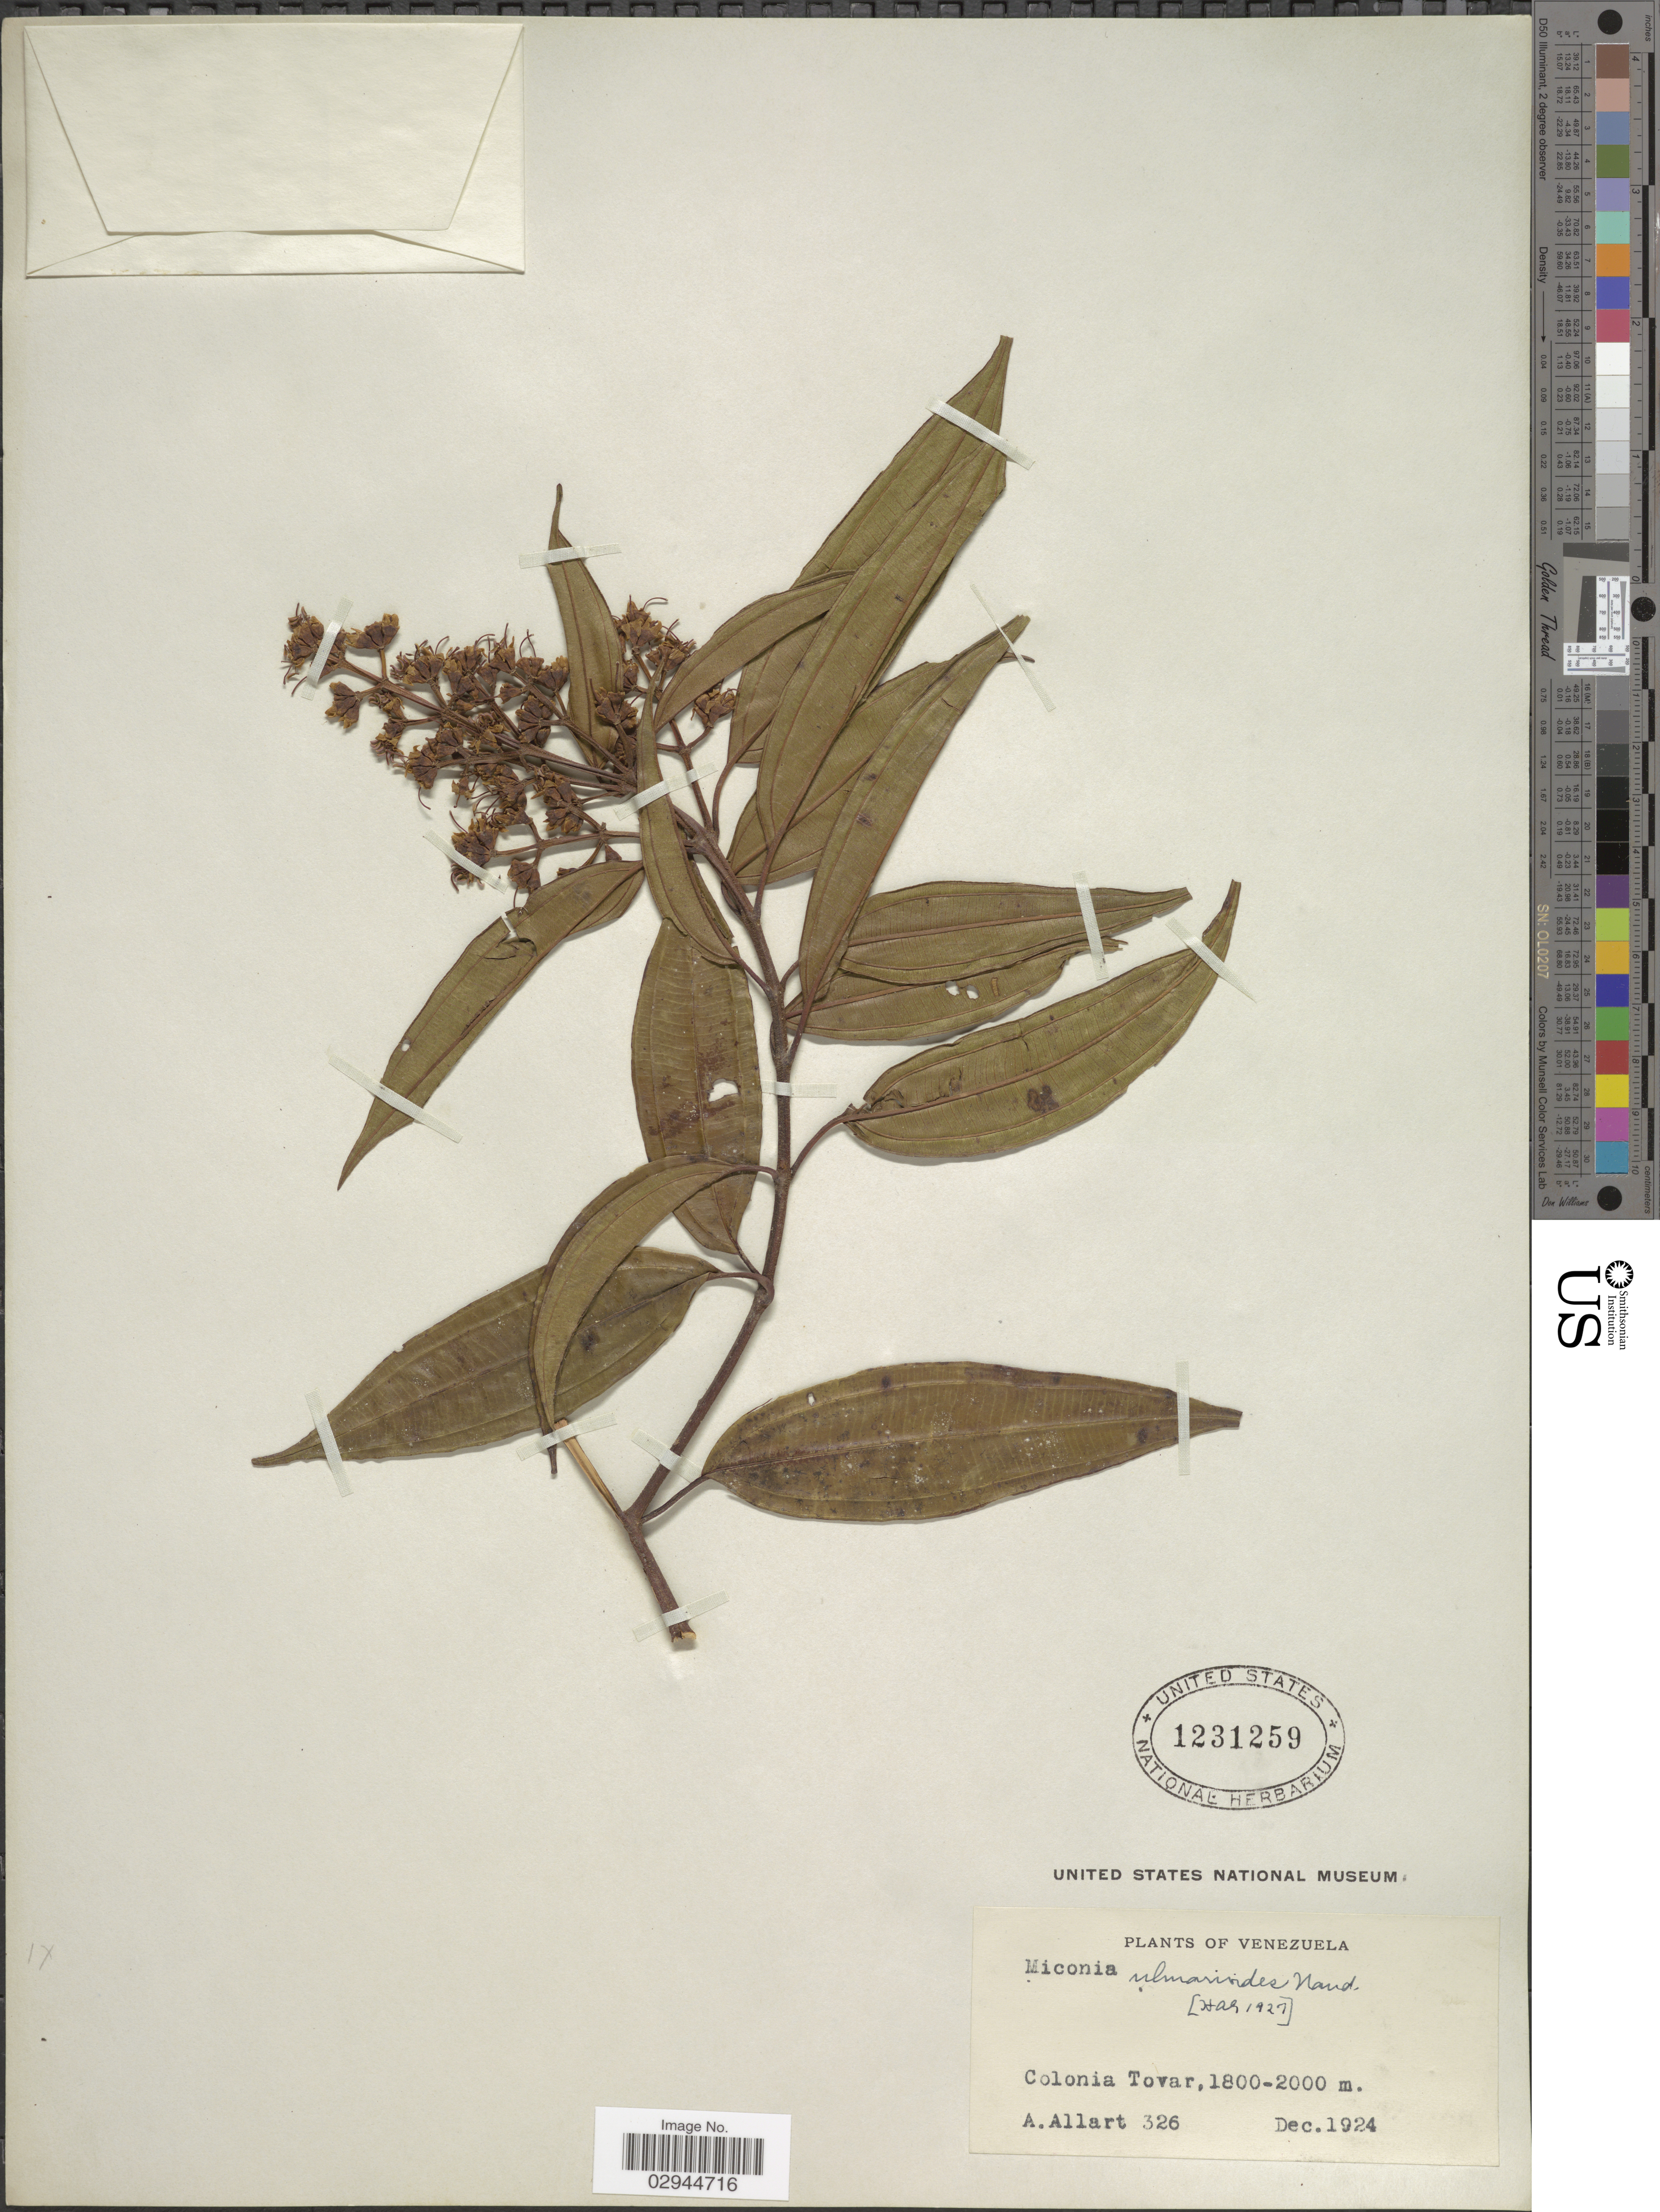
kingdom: Plantae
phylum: Tracheophyta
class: Magnoliopsida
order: Myrtales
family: Melastomataceae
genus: Miconia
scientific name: Miconia ulmarioides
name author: Naudin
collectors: A. Allart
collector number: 326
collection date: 1924-12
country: Venezuela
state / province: Aragua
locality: Colonia Tovar.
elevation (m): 1800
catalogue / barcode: US 1231259